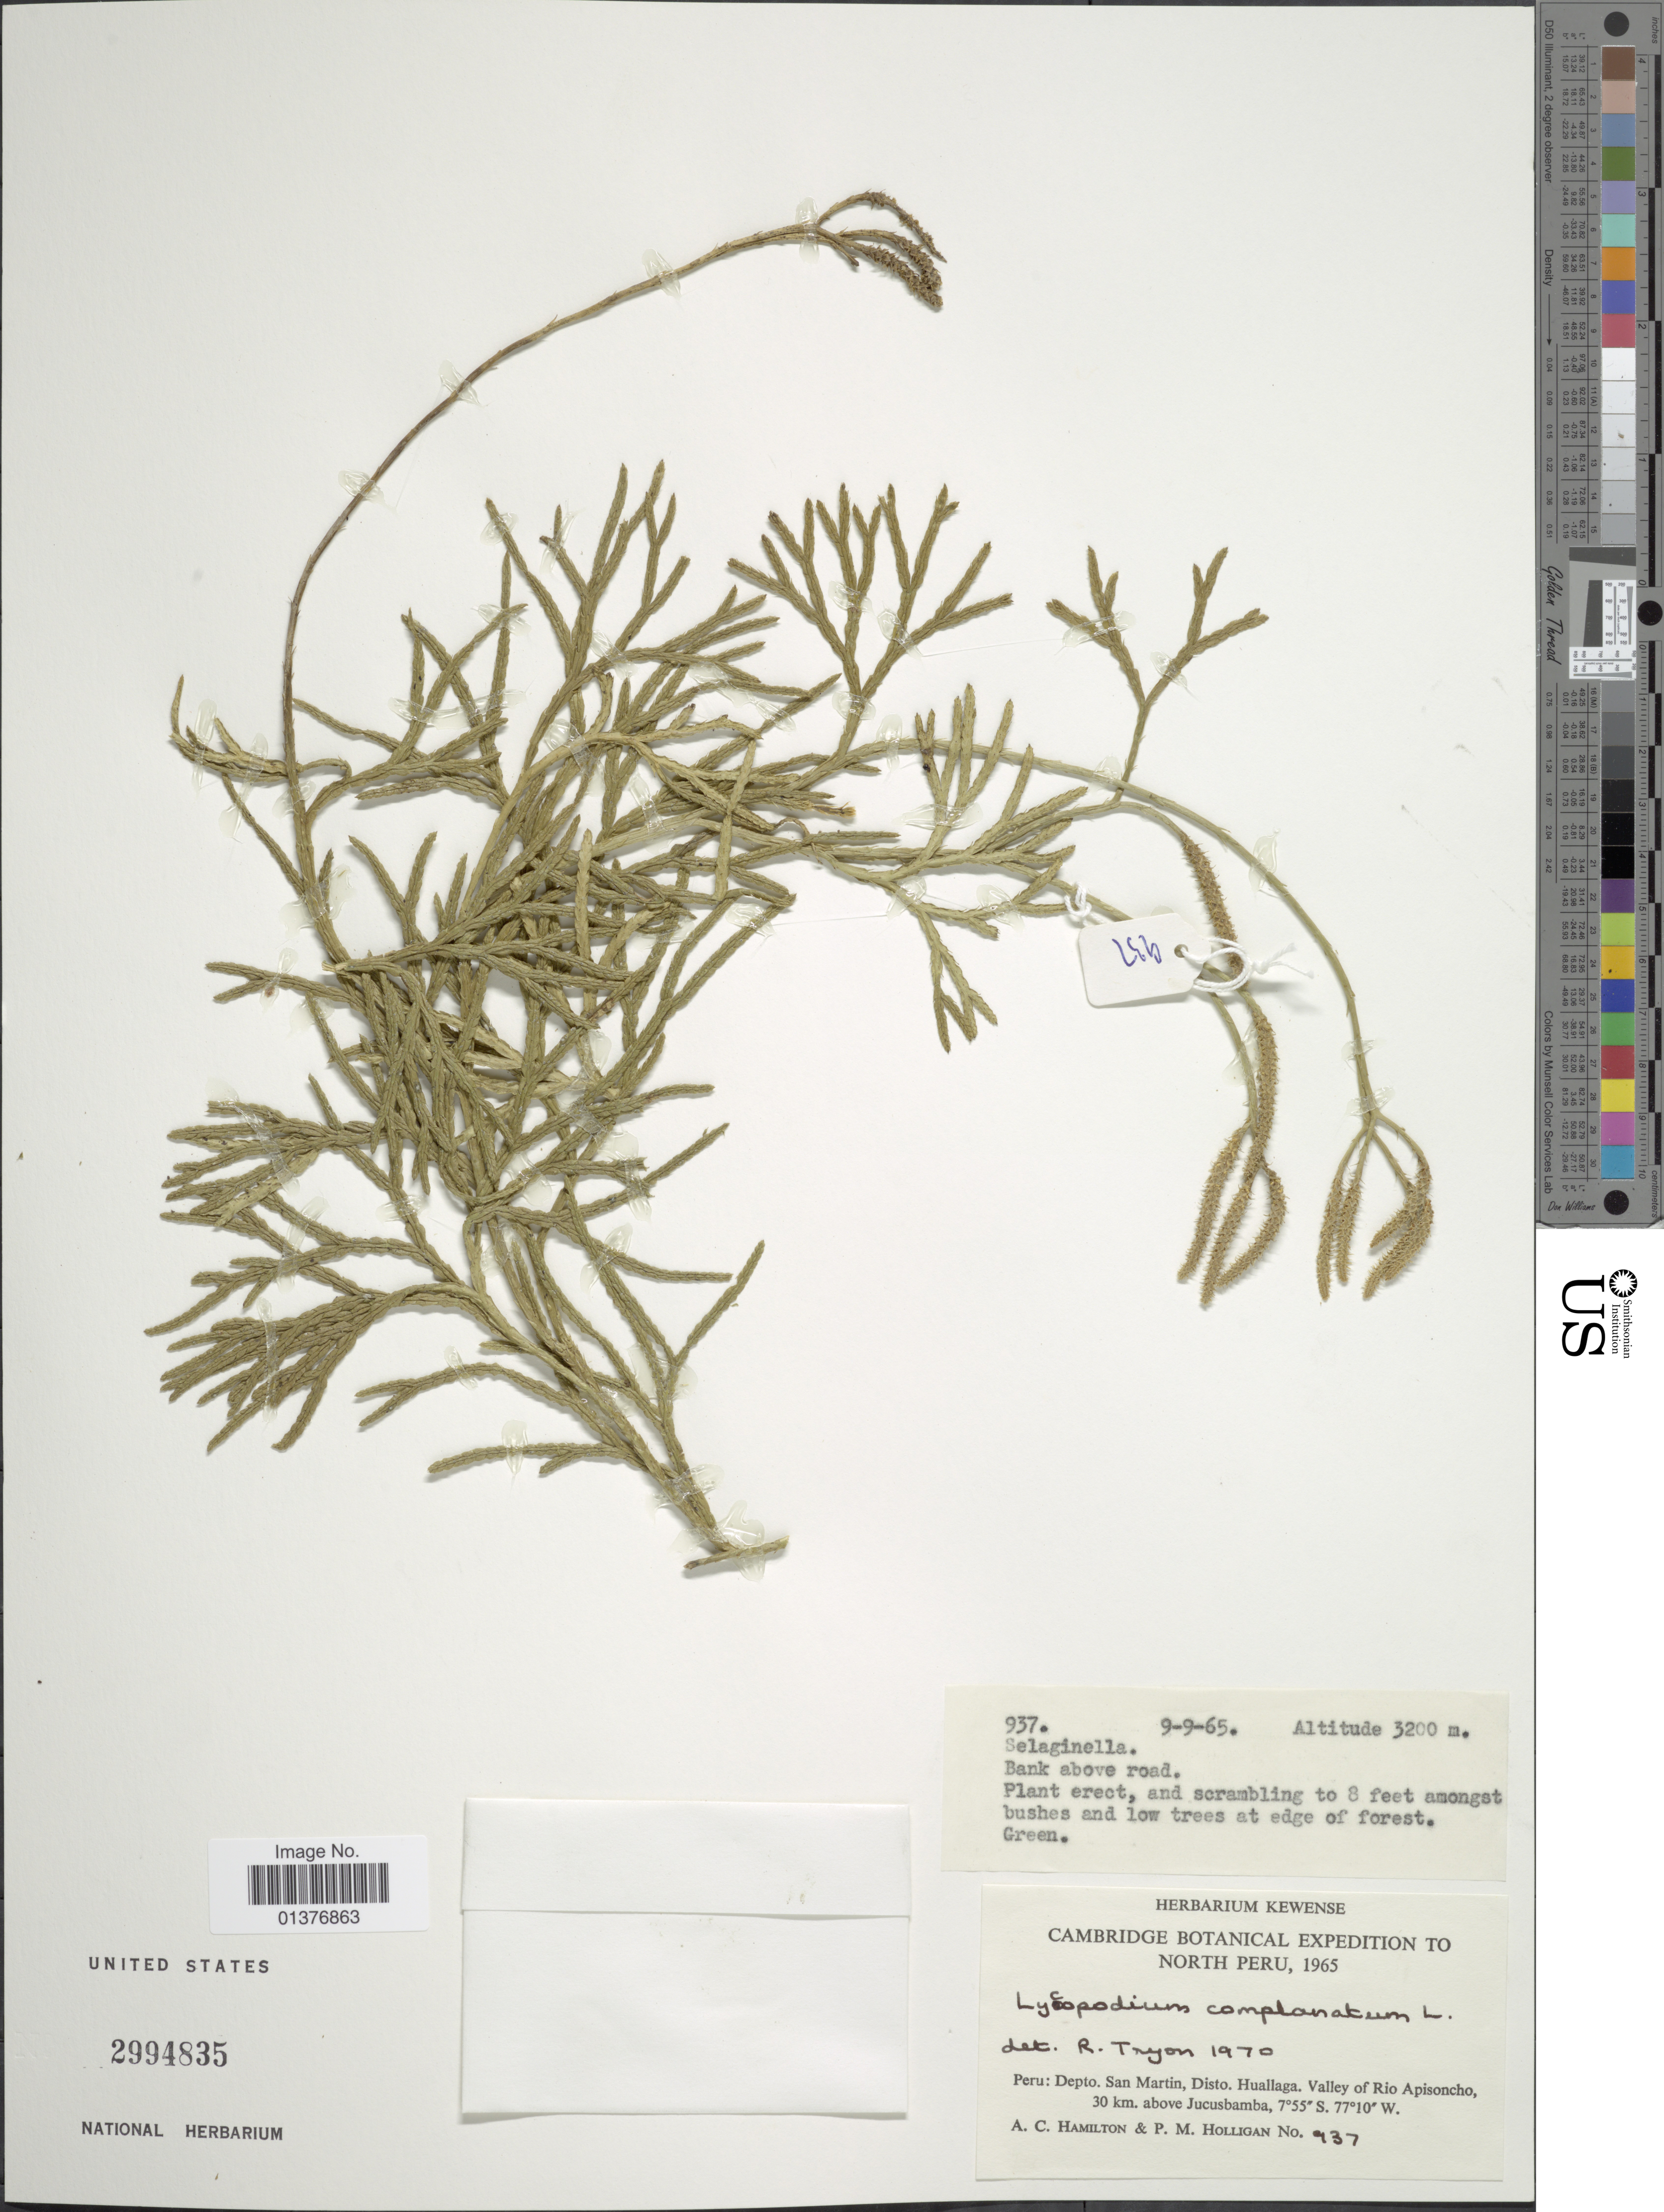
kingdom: Plantae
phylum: Tracheophyta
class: Lycopodiopsida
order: Lycopodiales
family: Lycopodiaceae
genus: Diphasiastrum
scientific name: Diphasiastrum thyoides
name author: (Humb. & Bonpl. ex Willd.) Holub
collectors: A. Hamilton & P. Holligan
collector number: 937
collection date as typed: Transcribed d/m/y: 9/9/65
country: Peru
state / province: San Martín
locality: Disto. Huallaga, Valley of io Apisoncho, 30km above Jucusbamba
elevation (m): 3200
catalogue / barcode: US 2994835